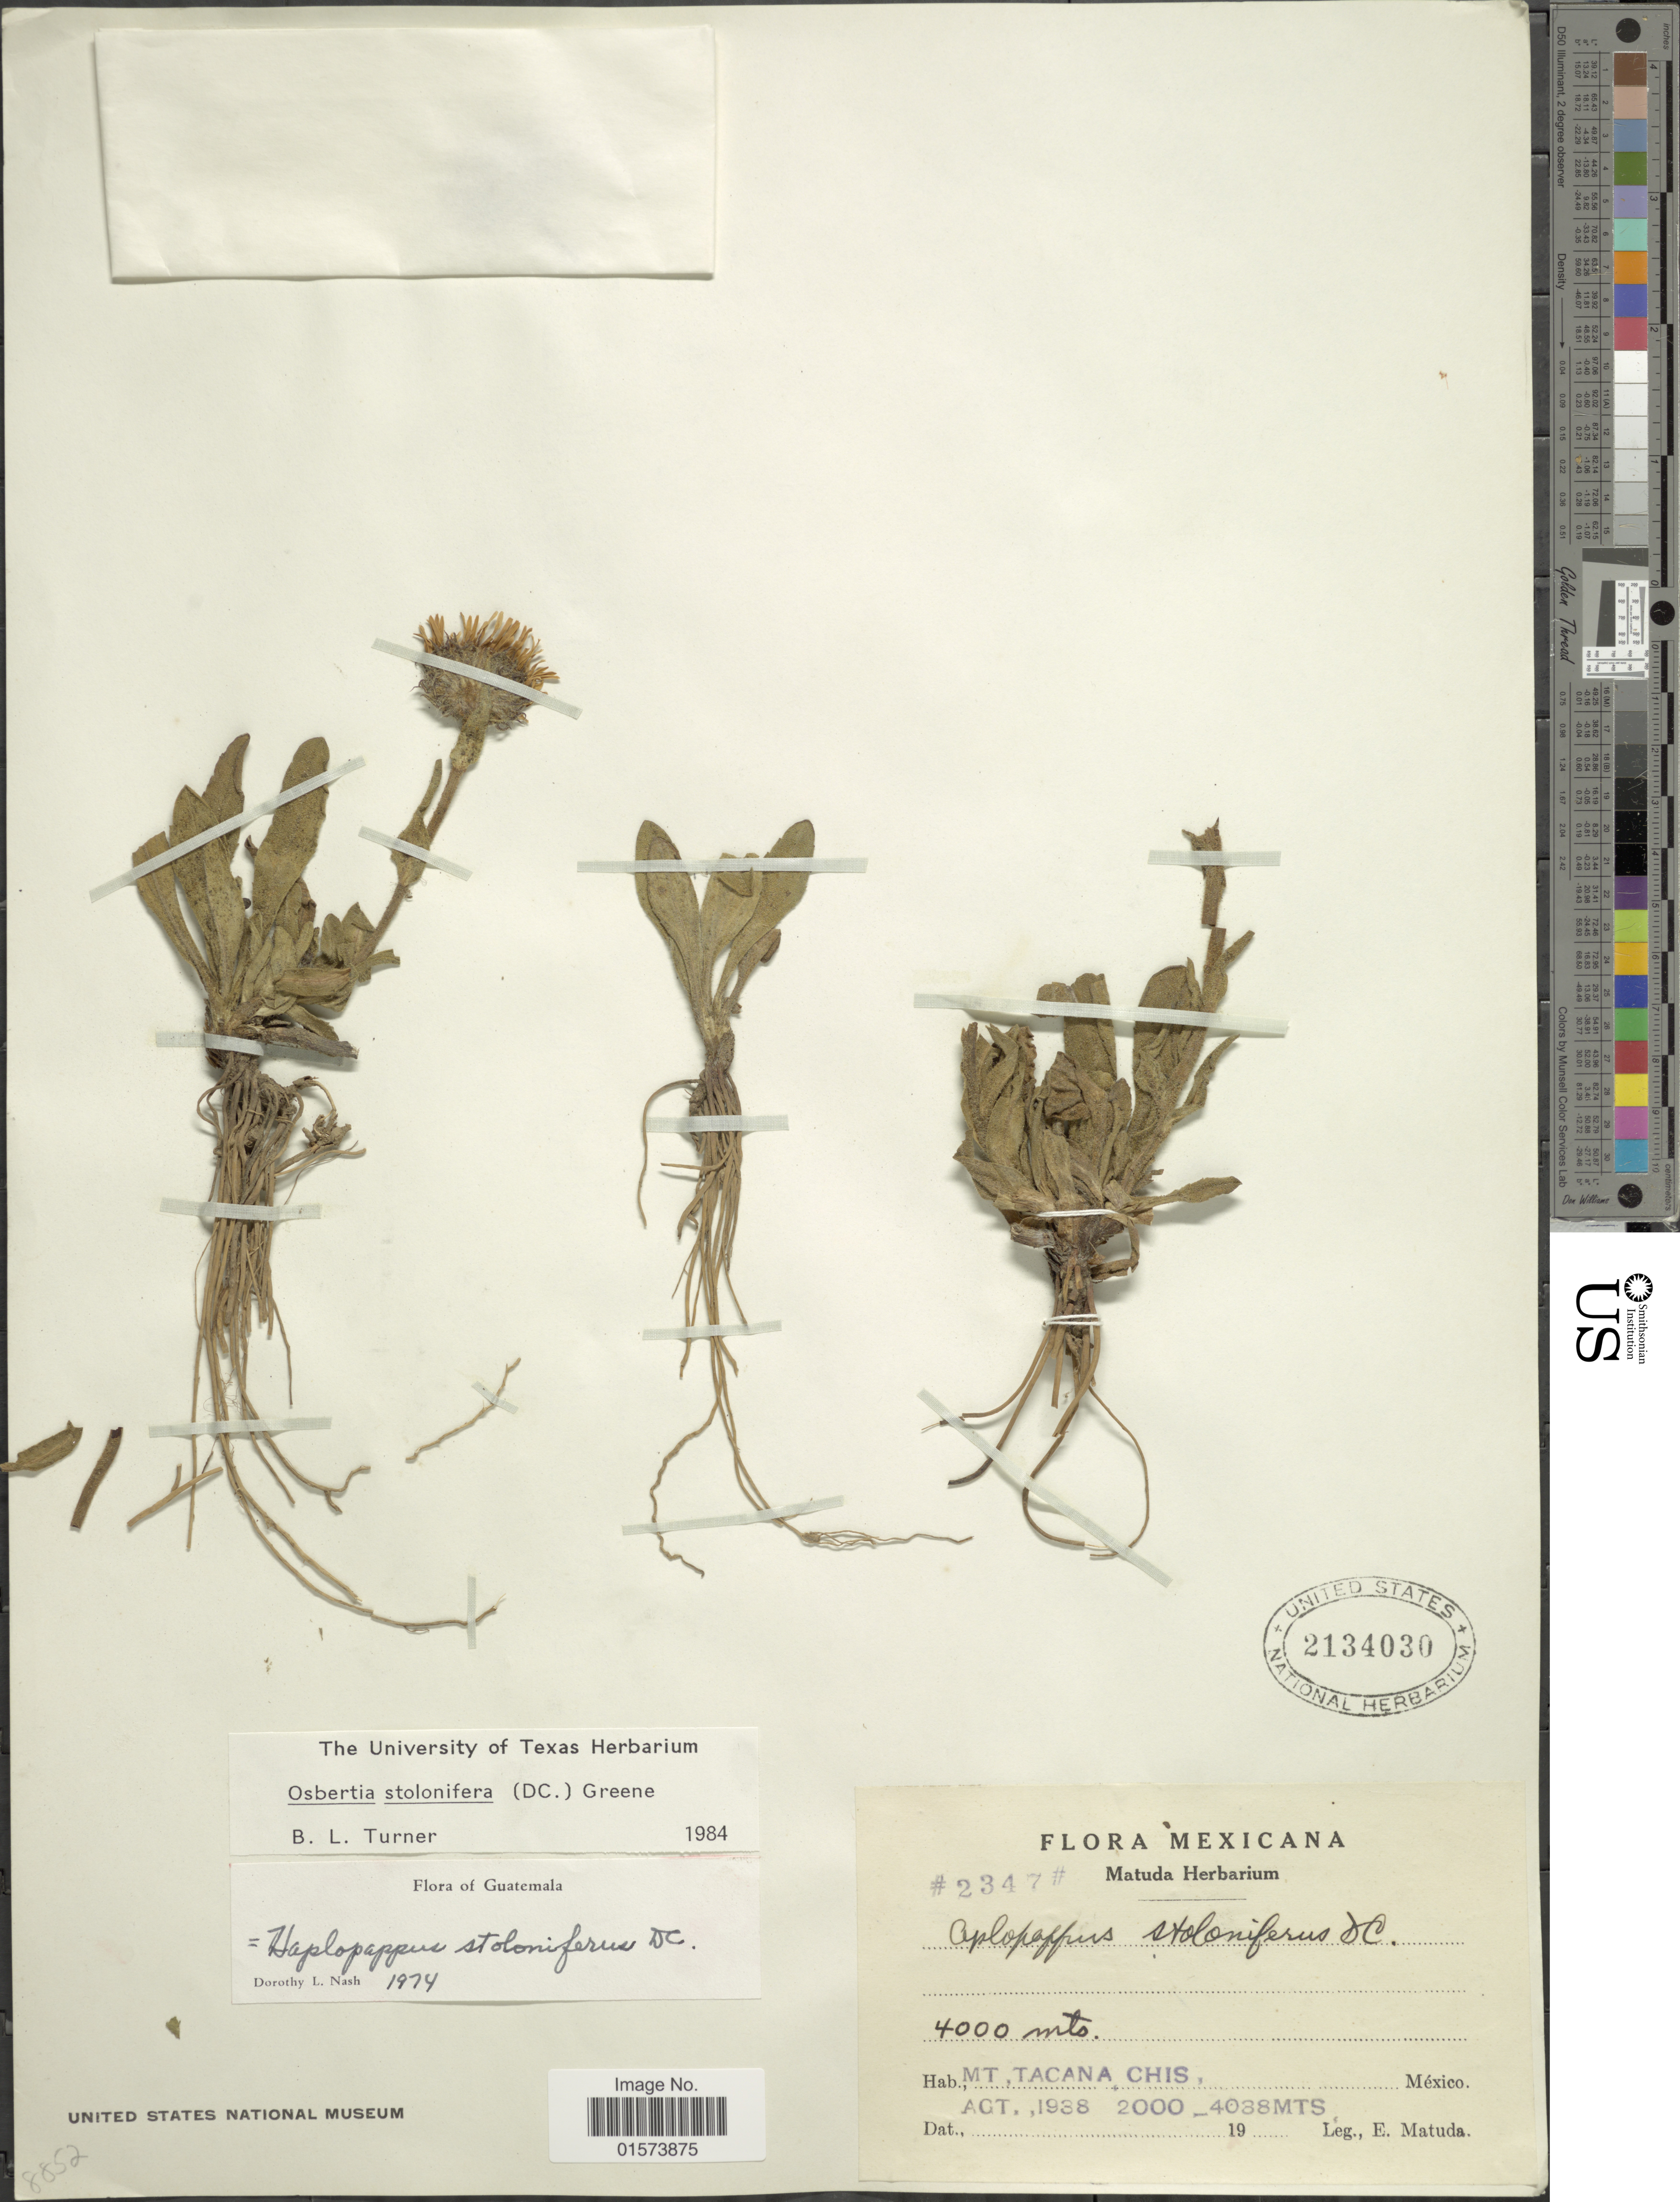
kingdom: Plantae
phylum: Tracheophyta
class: Magnoliopsida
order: Asterales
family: Asteraceae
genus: Osbertia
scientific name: Osbertia stolonifera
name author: (DC.) Greene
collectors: E. Matuda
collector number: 2347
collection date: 1938-08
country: Mexico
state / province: Chiapas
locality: Mt. Tacana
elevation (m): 2000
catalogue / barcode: US 2134030